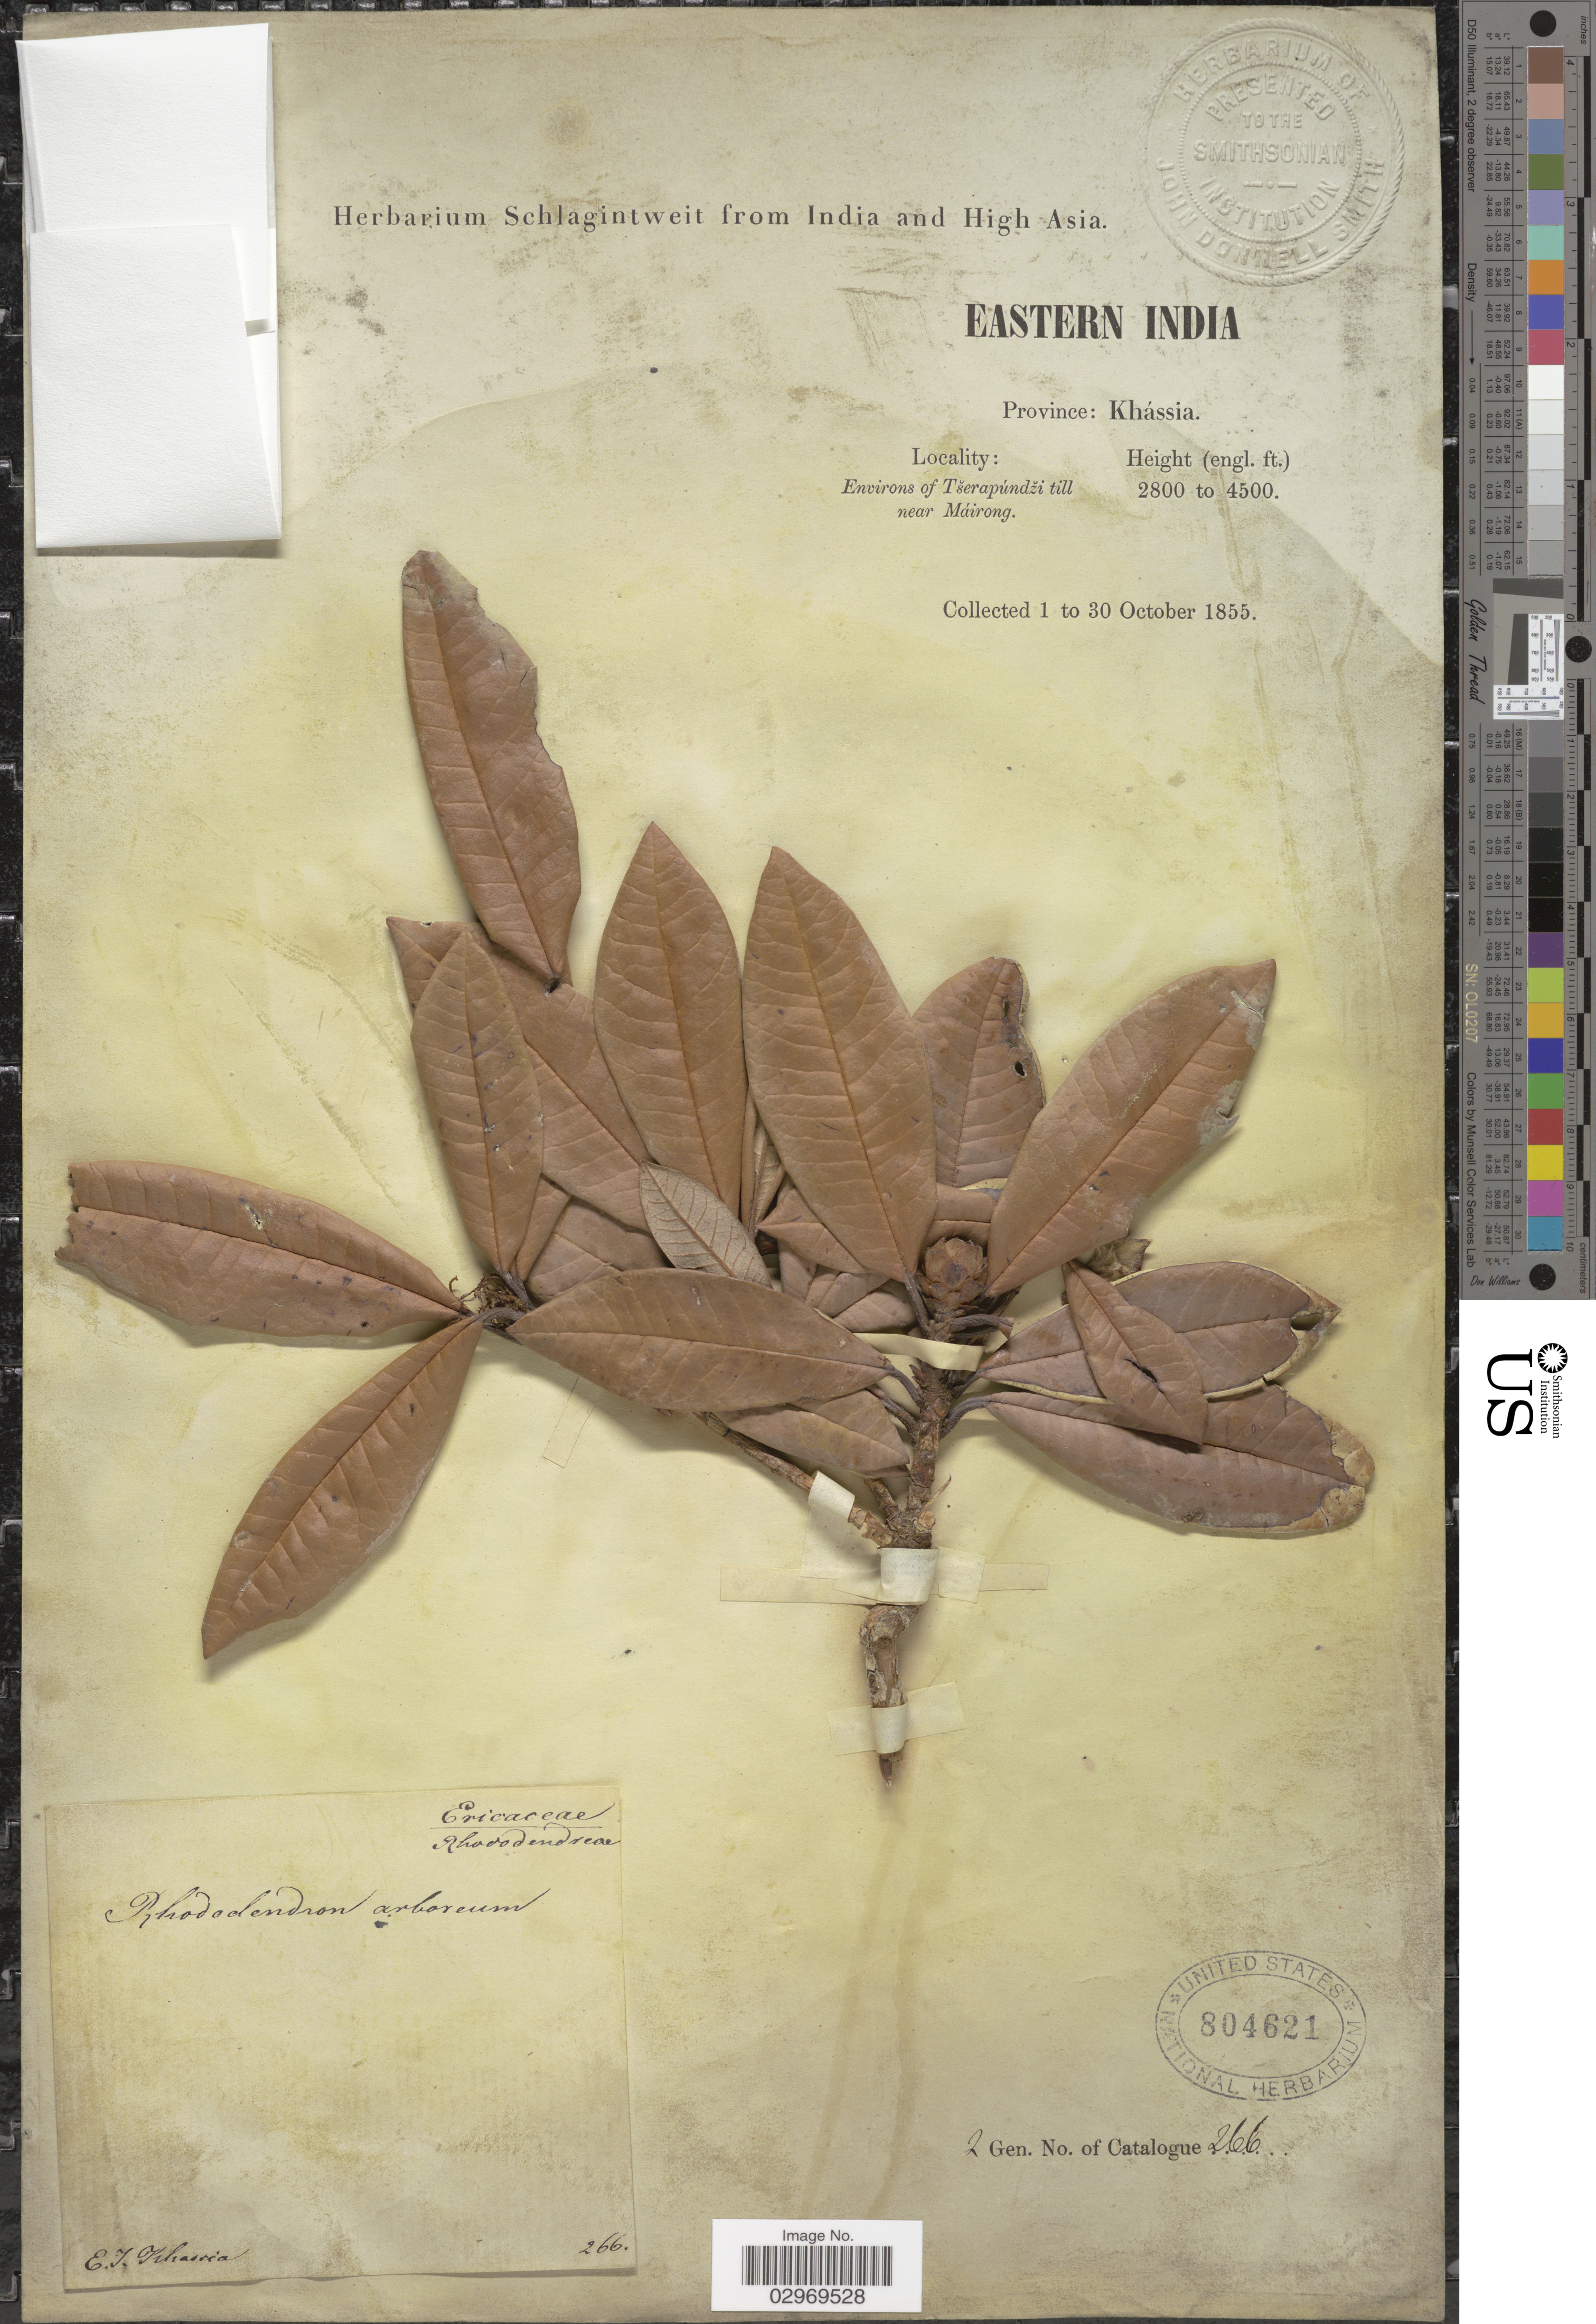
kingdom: Plantae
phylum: Tracheophyta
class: Magnoliopsida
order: Ericales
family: Ericaceae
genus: Rhododendron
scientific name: Rhododendron arboreum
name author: Sm.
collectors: ex herb. Schlagintweit from India and High Asia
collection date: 1855-10-01/1855-10-30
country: India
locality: Eastern India, Province Khássia, Environs of Tserapúndzi till near Máirong.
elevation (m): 853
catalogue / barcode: US 804621